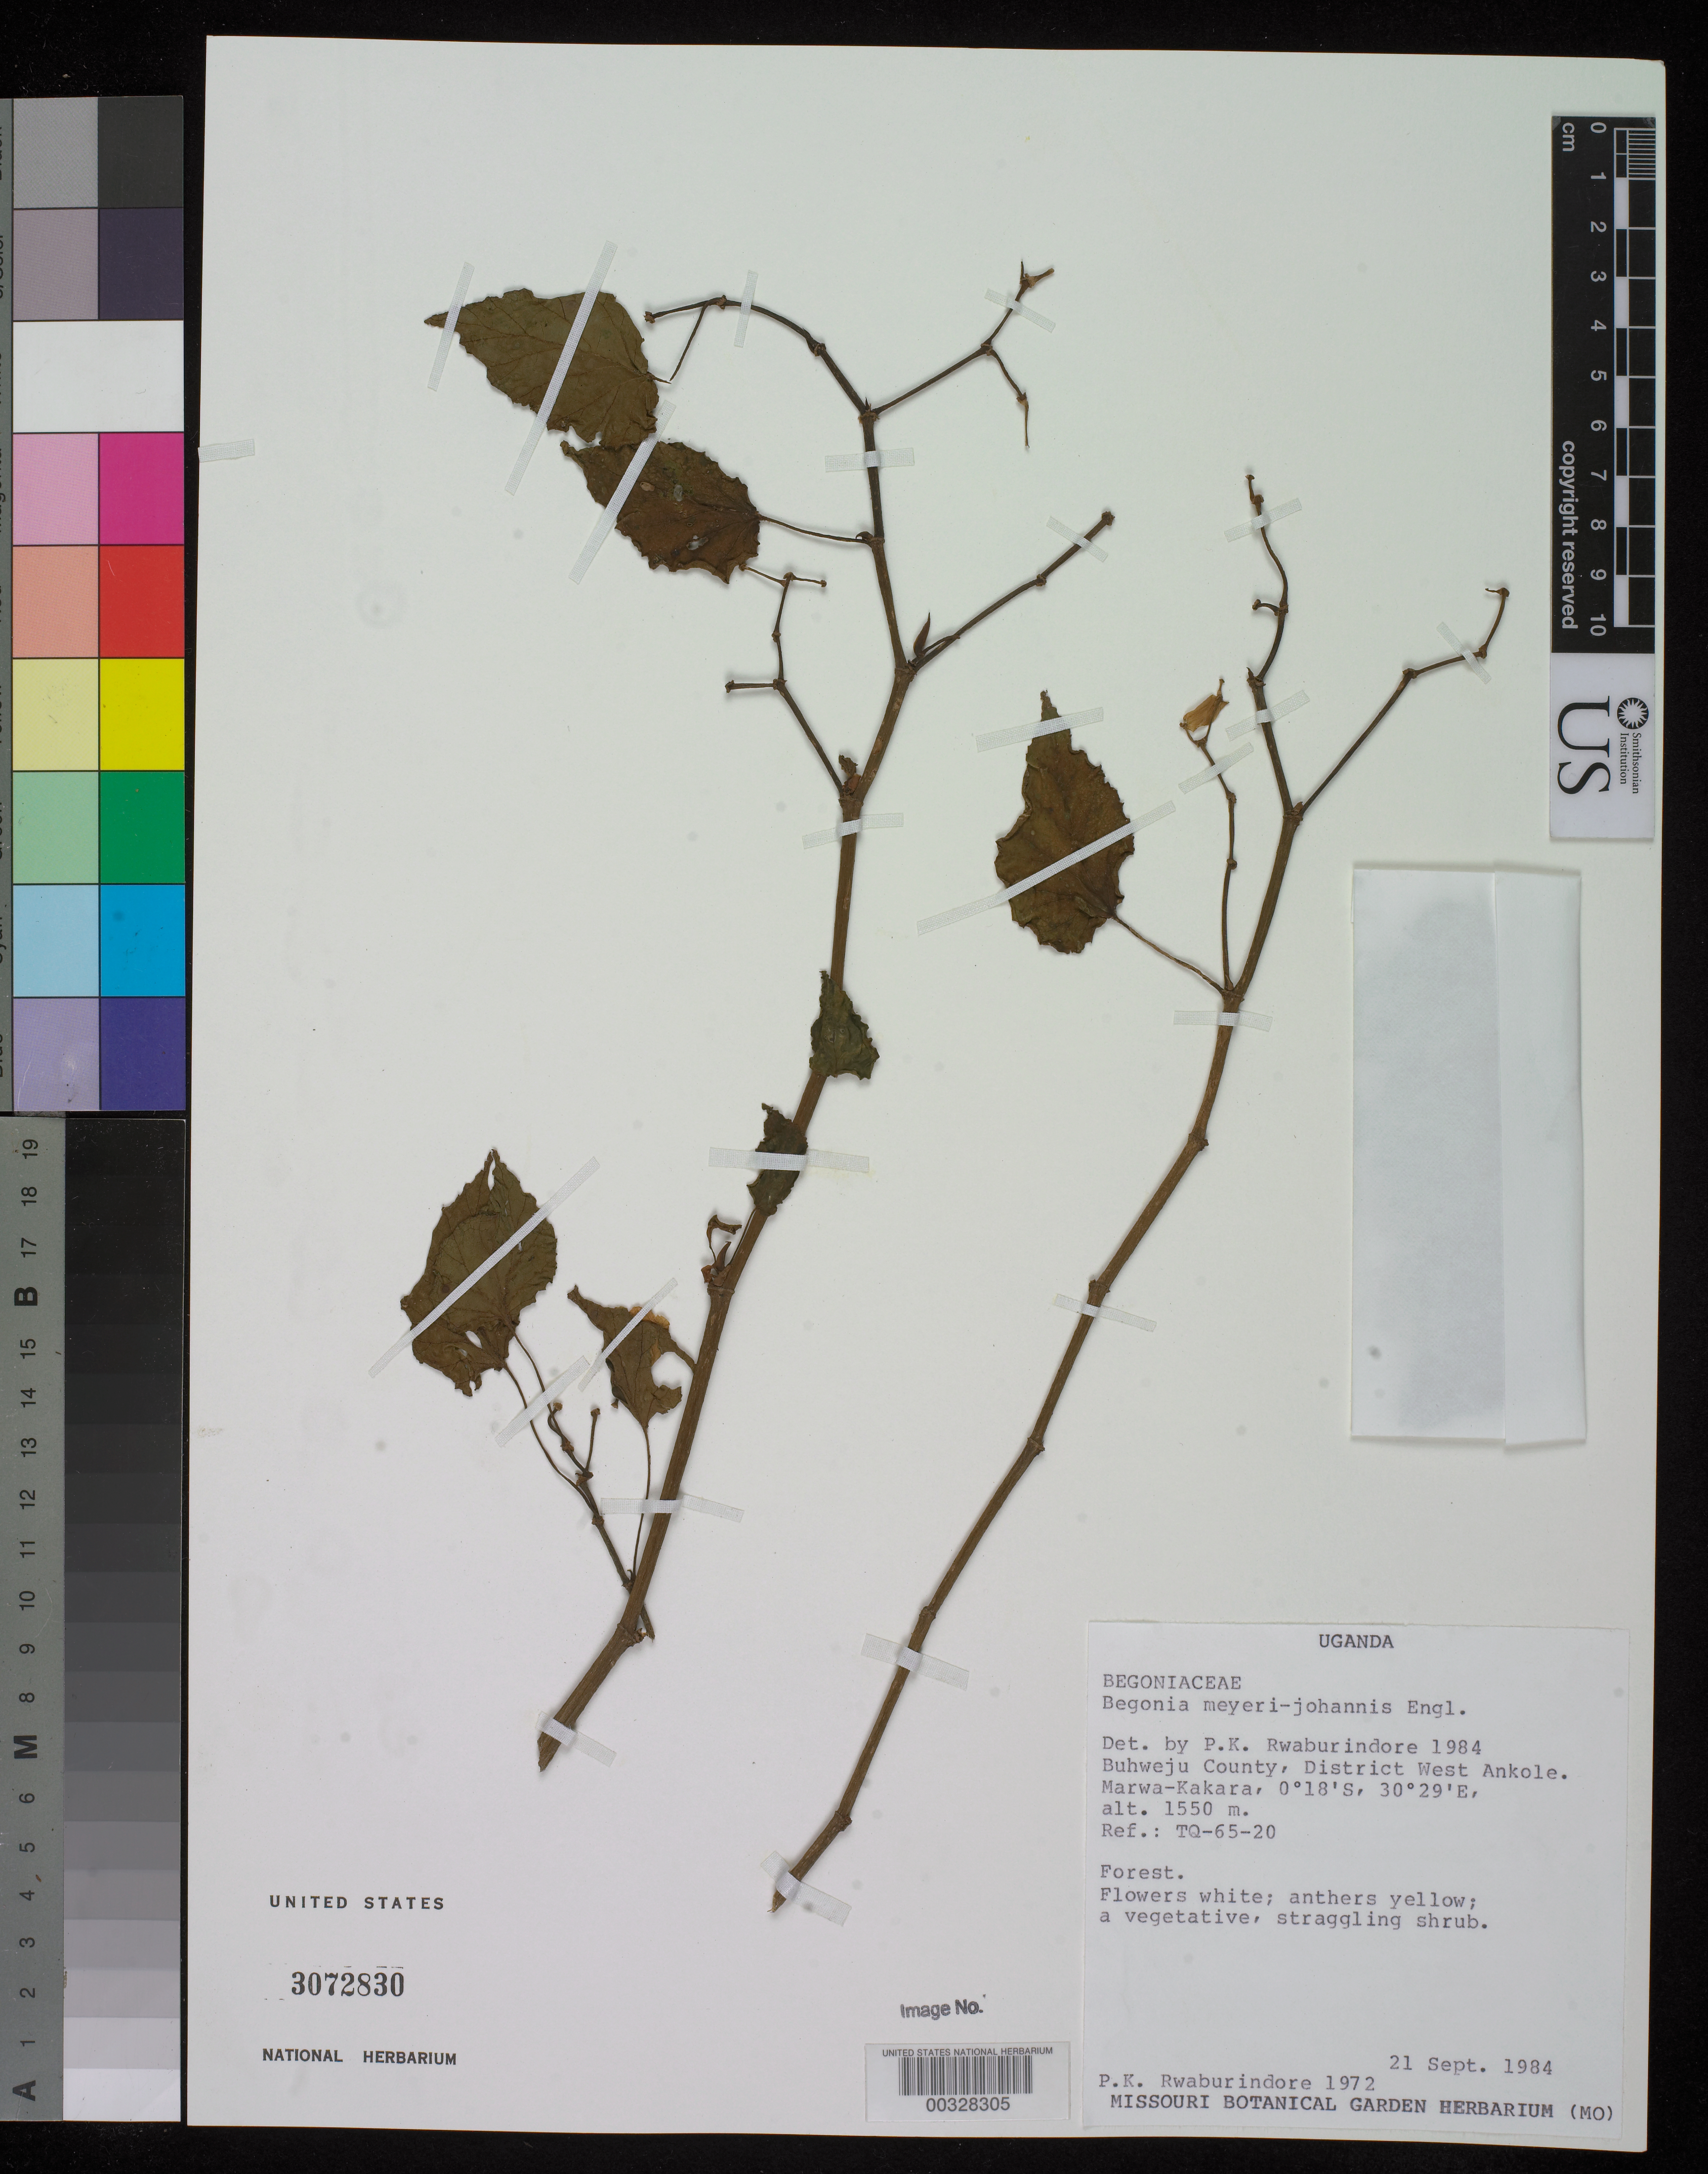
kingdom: Plantae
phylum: Tracheophyta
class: Magnoliopsida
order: Cucurbitales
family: Begoniaceae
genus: Begonia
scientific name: Begonia meyeri-johannis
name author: Engl.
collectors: P. Rwaburindore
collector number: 1972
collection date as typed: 21 Sep 1984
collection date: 1984-09-21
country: Uganda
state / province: Western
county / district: Buhweju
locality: Ankole. Marwa-kakara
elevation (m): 1550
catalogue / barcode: US 3072830